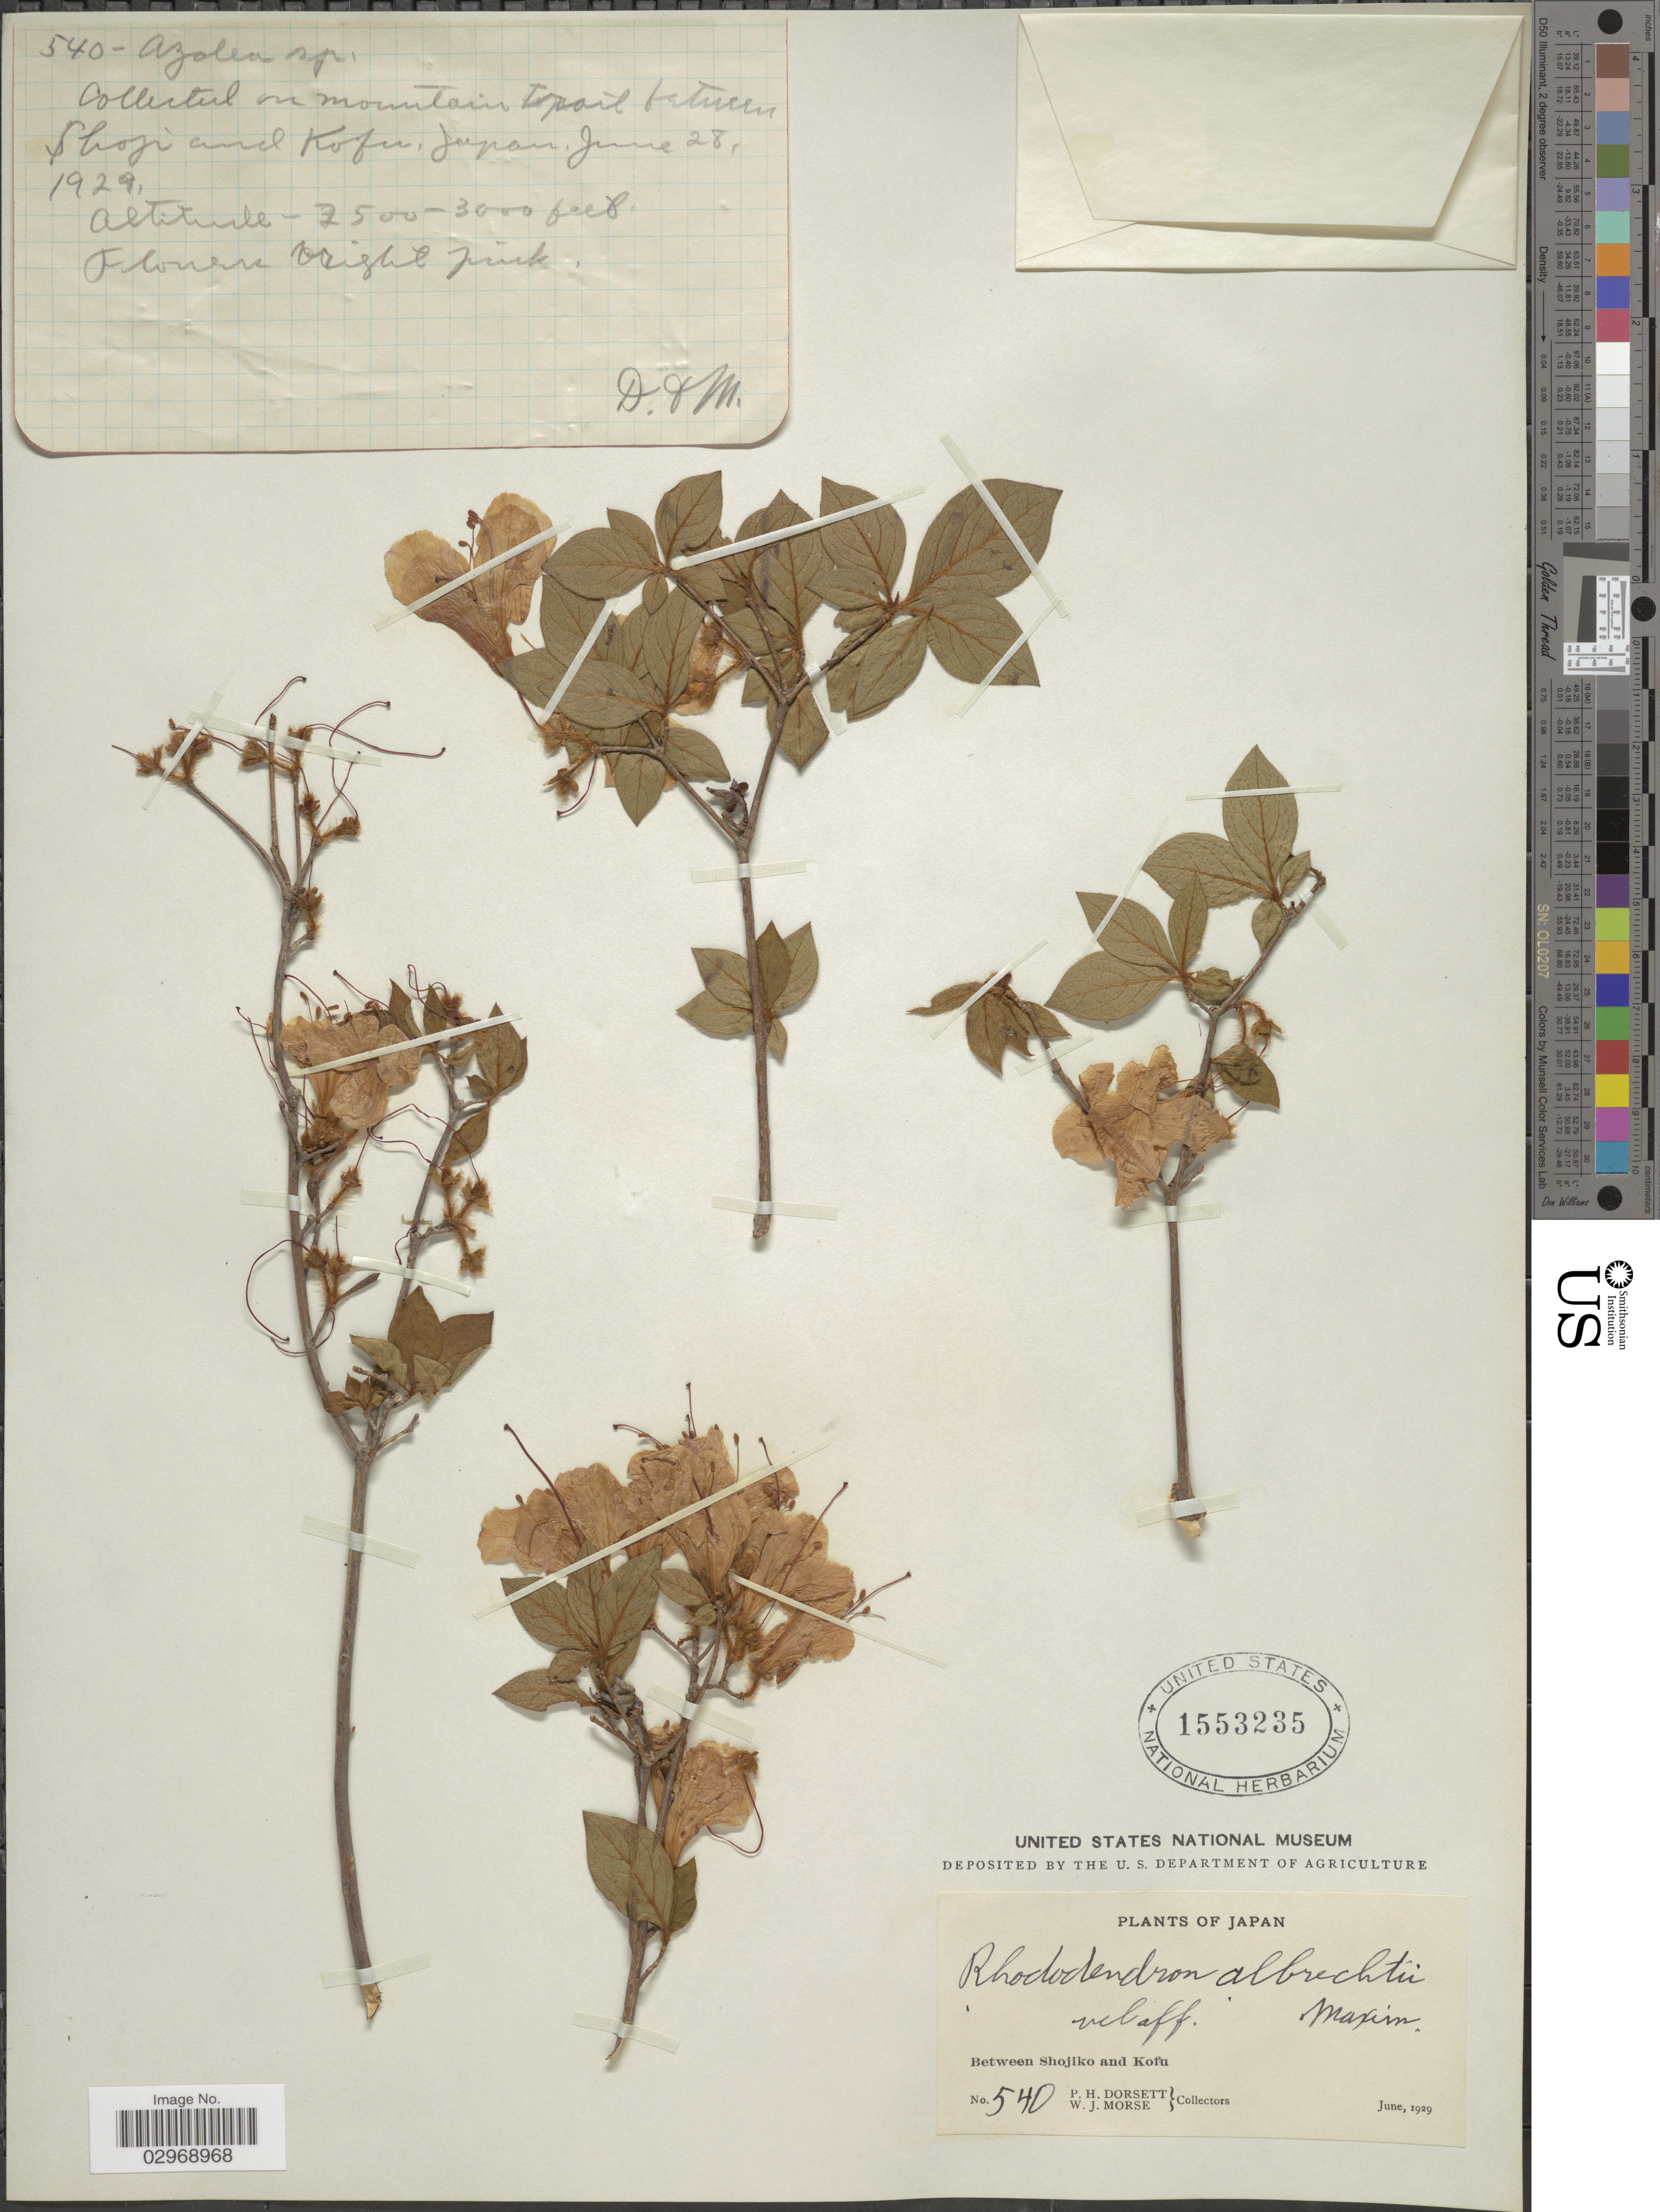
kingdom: Plantae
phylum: Tracheophyta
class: Magnoliopsida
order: Ericales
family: Ericaceae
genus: Rhododendron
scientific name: Rhododendron albrechtii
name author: Maxim.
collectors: P. H. Dorsett & W. J. Morse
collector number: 540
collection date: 1929-06-28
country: Japan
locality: On mountain trail between Shojiko and Kofu.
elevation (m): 762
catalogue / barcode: US 1553235